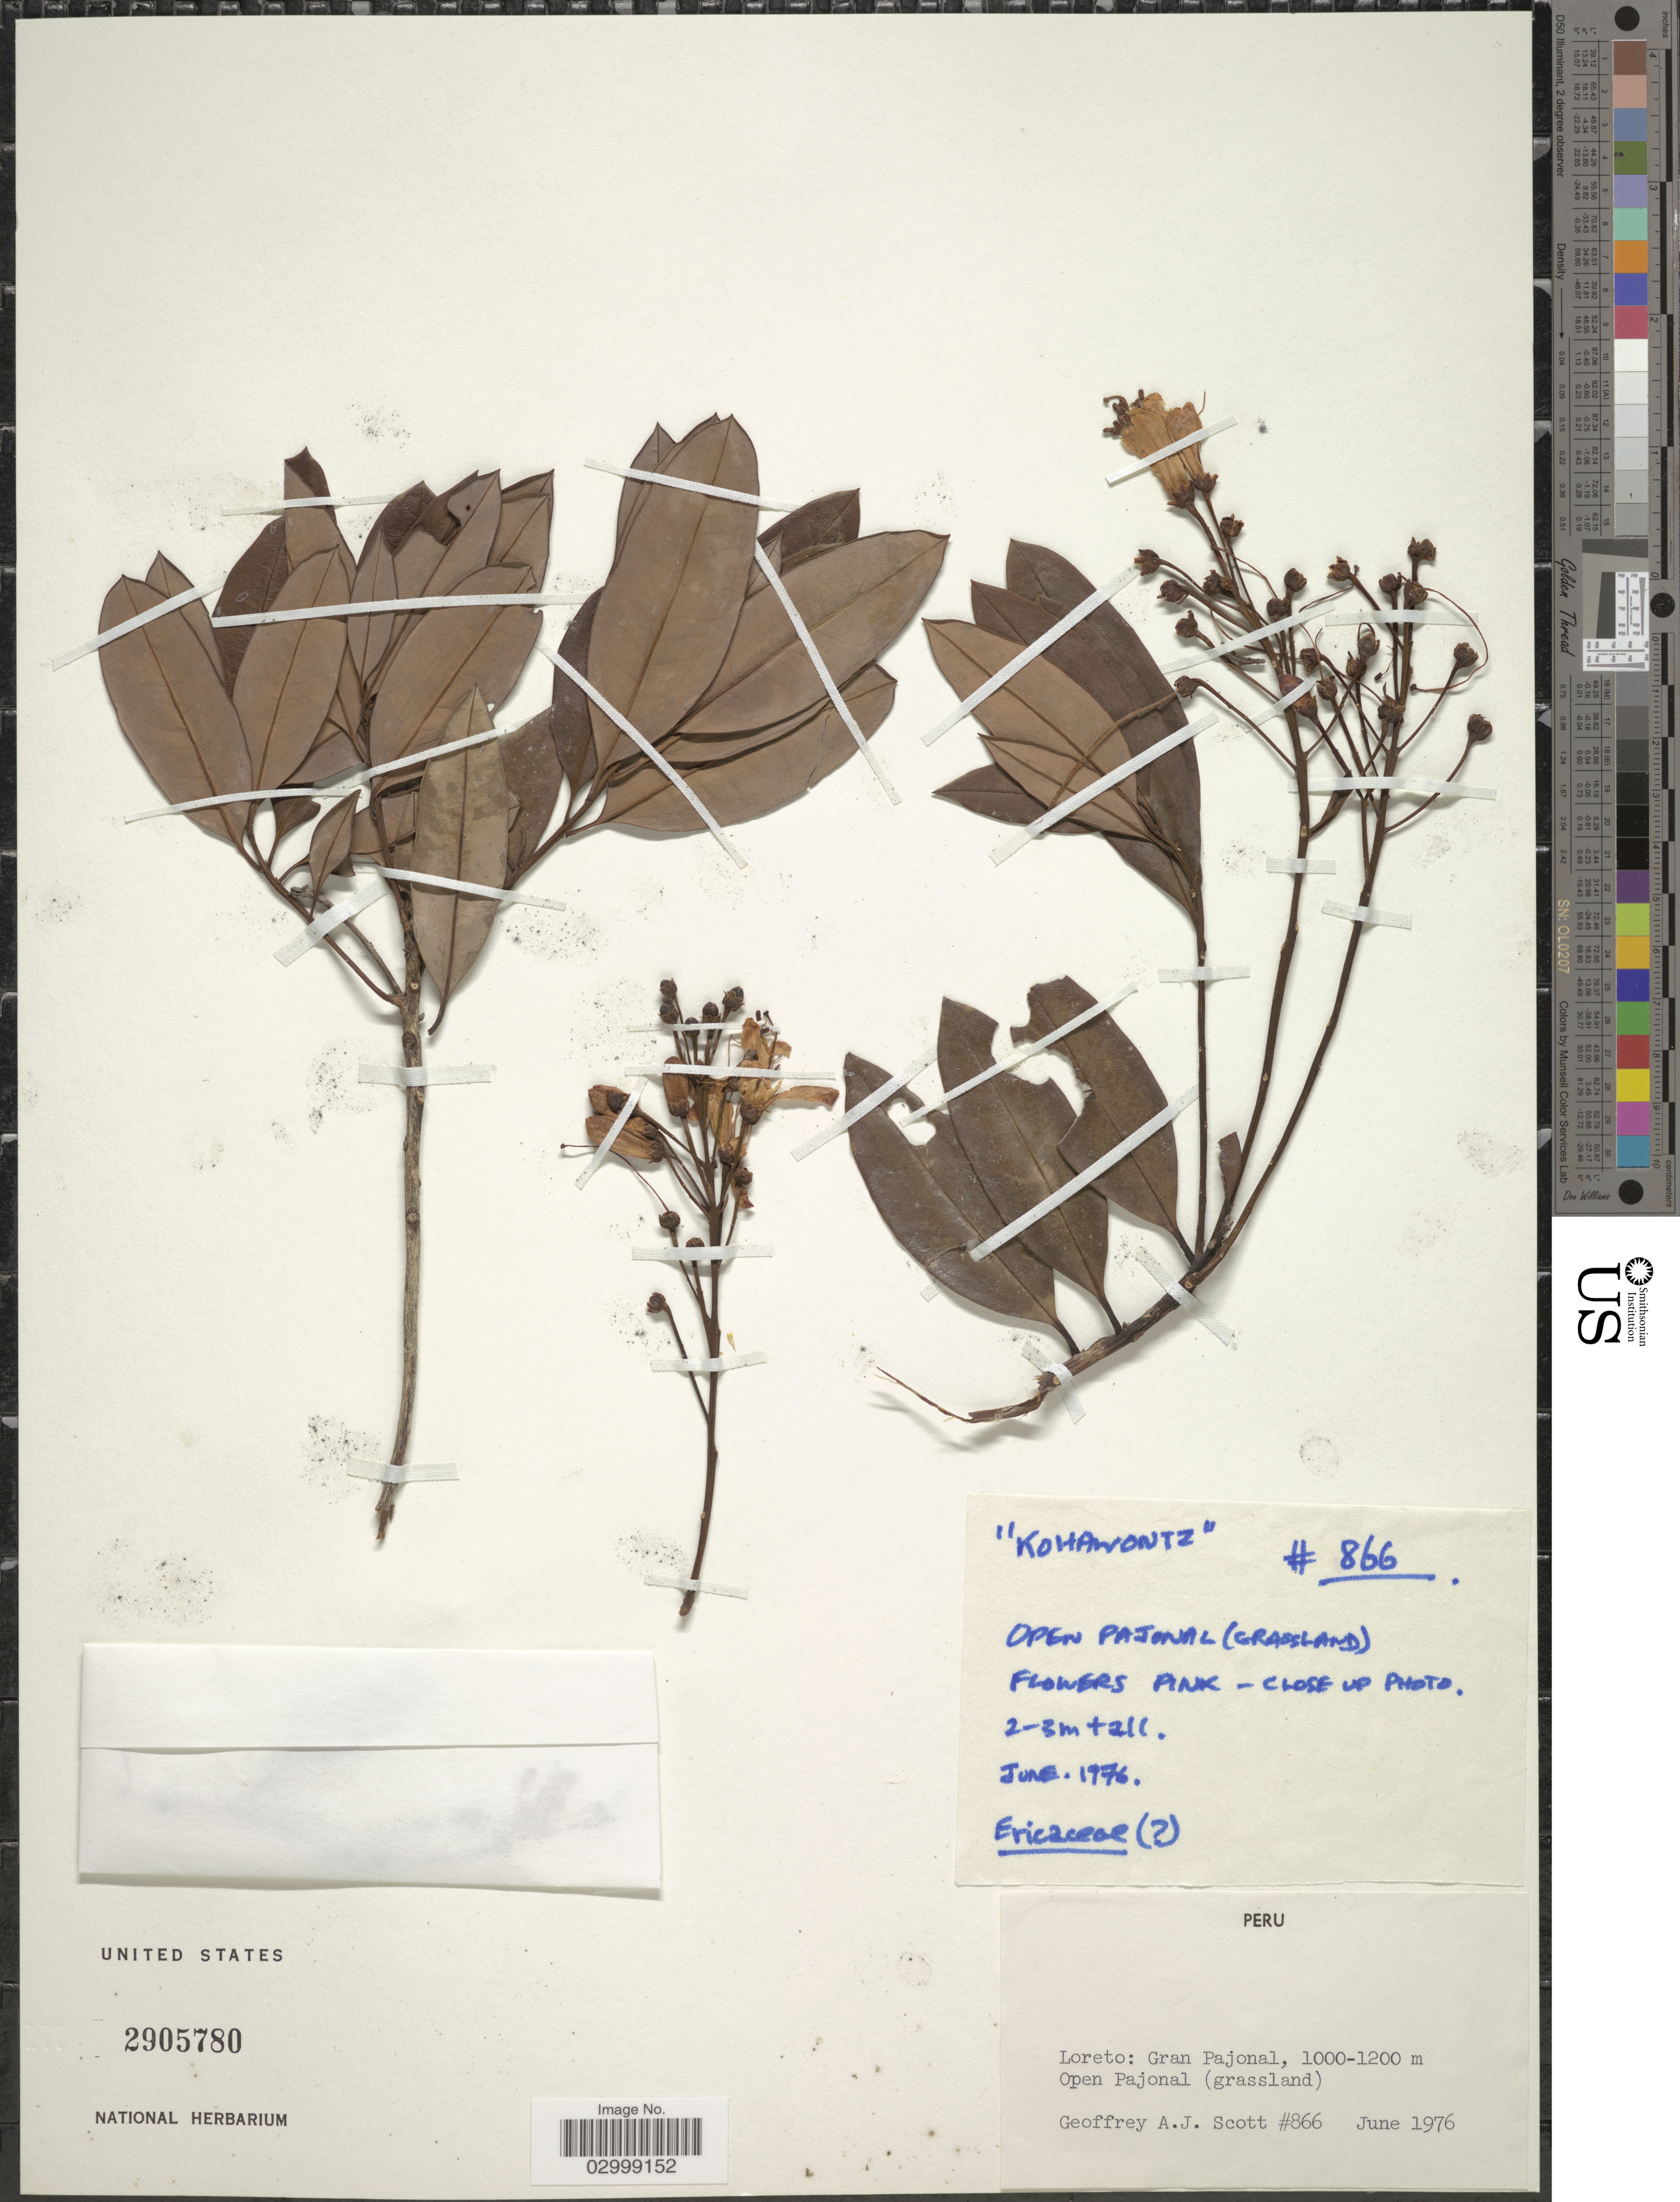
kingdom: Plantae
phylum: Tracheophyta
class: Magnoliopsida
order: Ericales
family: Ericaceae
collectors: G. Scott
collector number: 866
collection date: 1976-06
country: Peru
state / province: Loreto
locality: Gran Pajonal.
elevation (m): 1000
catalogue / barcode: US 2905780